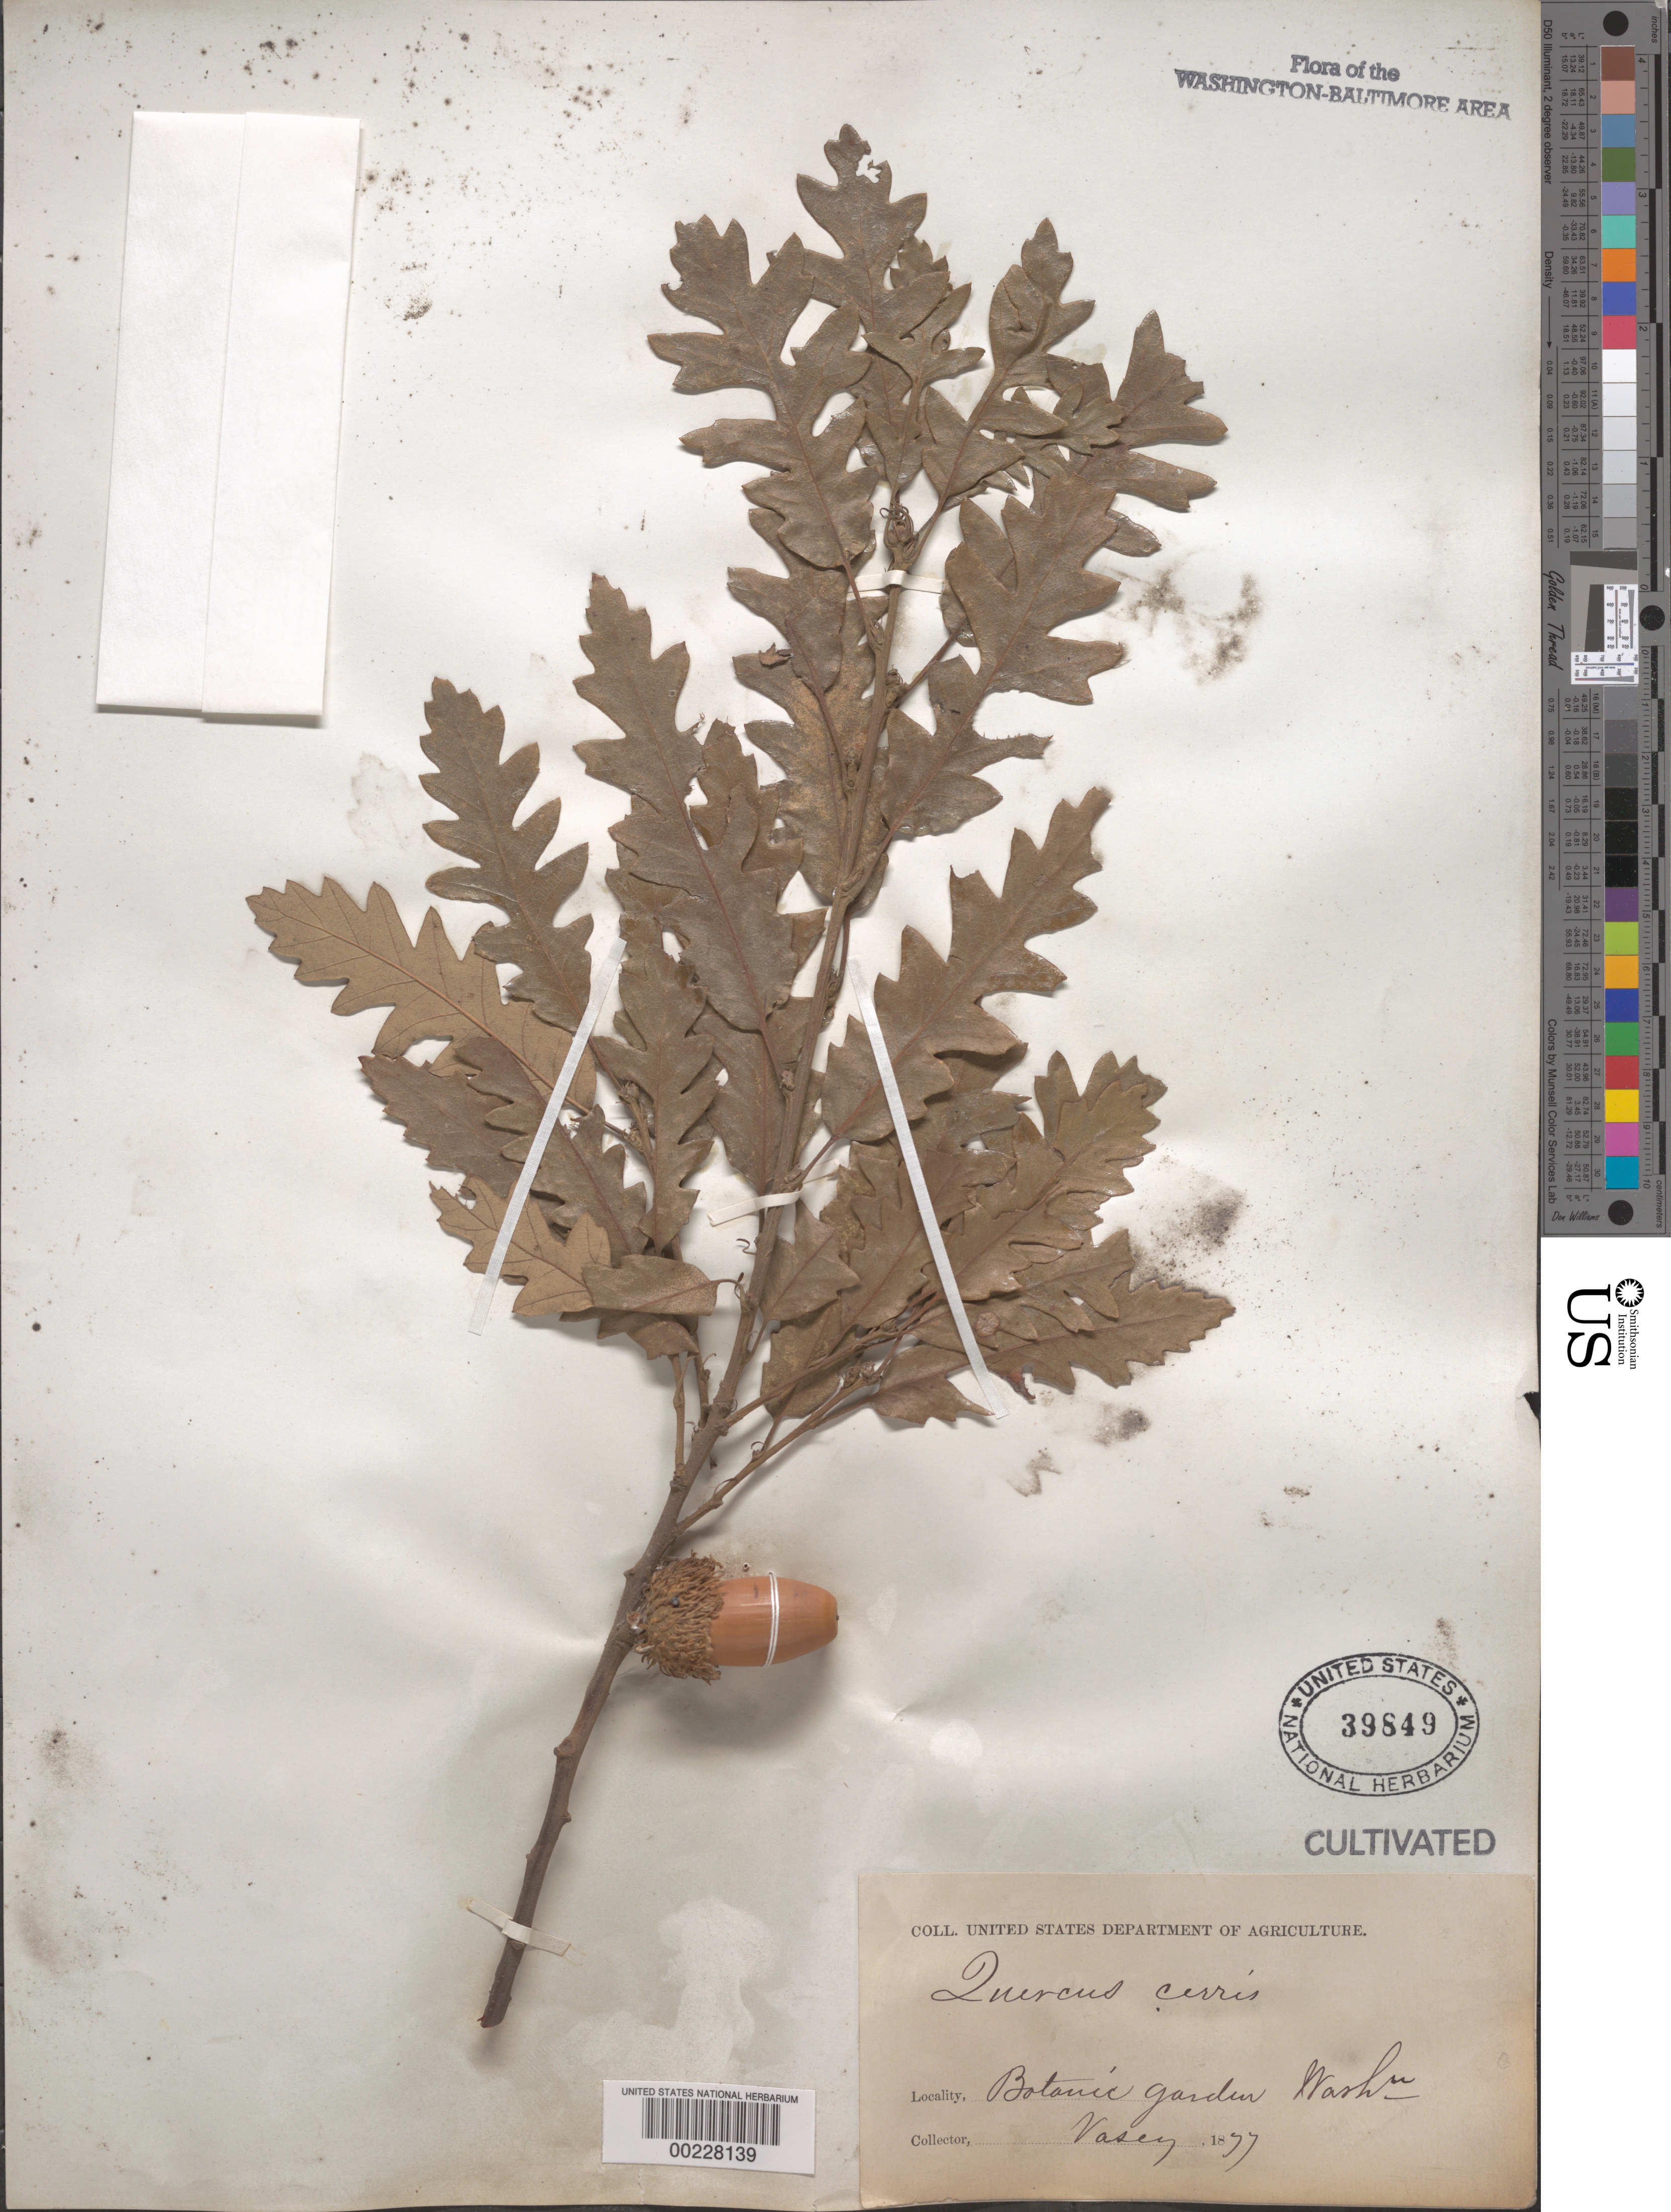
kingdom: Plantae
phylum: Tracheophyta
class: Magnoliopsida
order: Fagales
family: Fagaceae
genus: Quercus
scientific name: Quercus cerris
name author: L.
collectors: G. R. Vasey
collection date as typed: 1877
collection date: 1877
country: United States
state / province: District of Columbia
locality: Botanical Garden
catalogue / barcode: US 39849